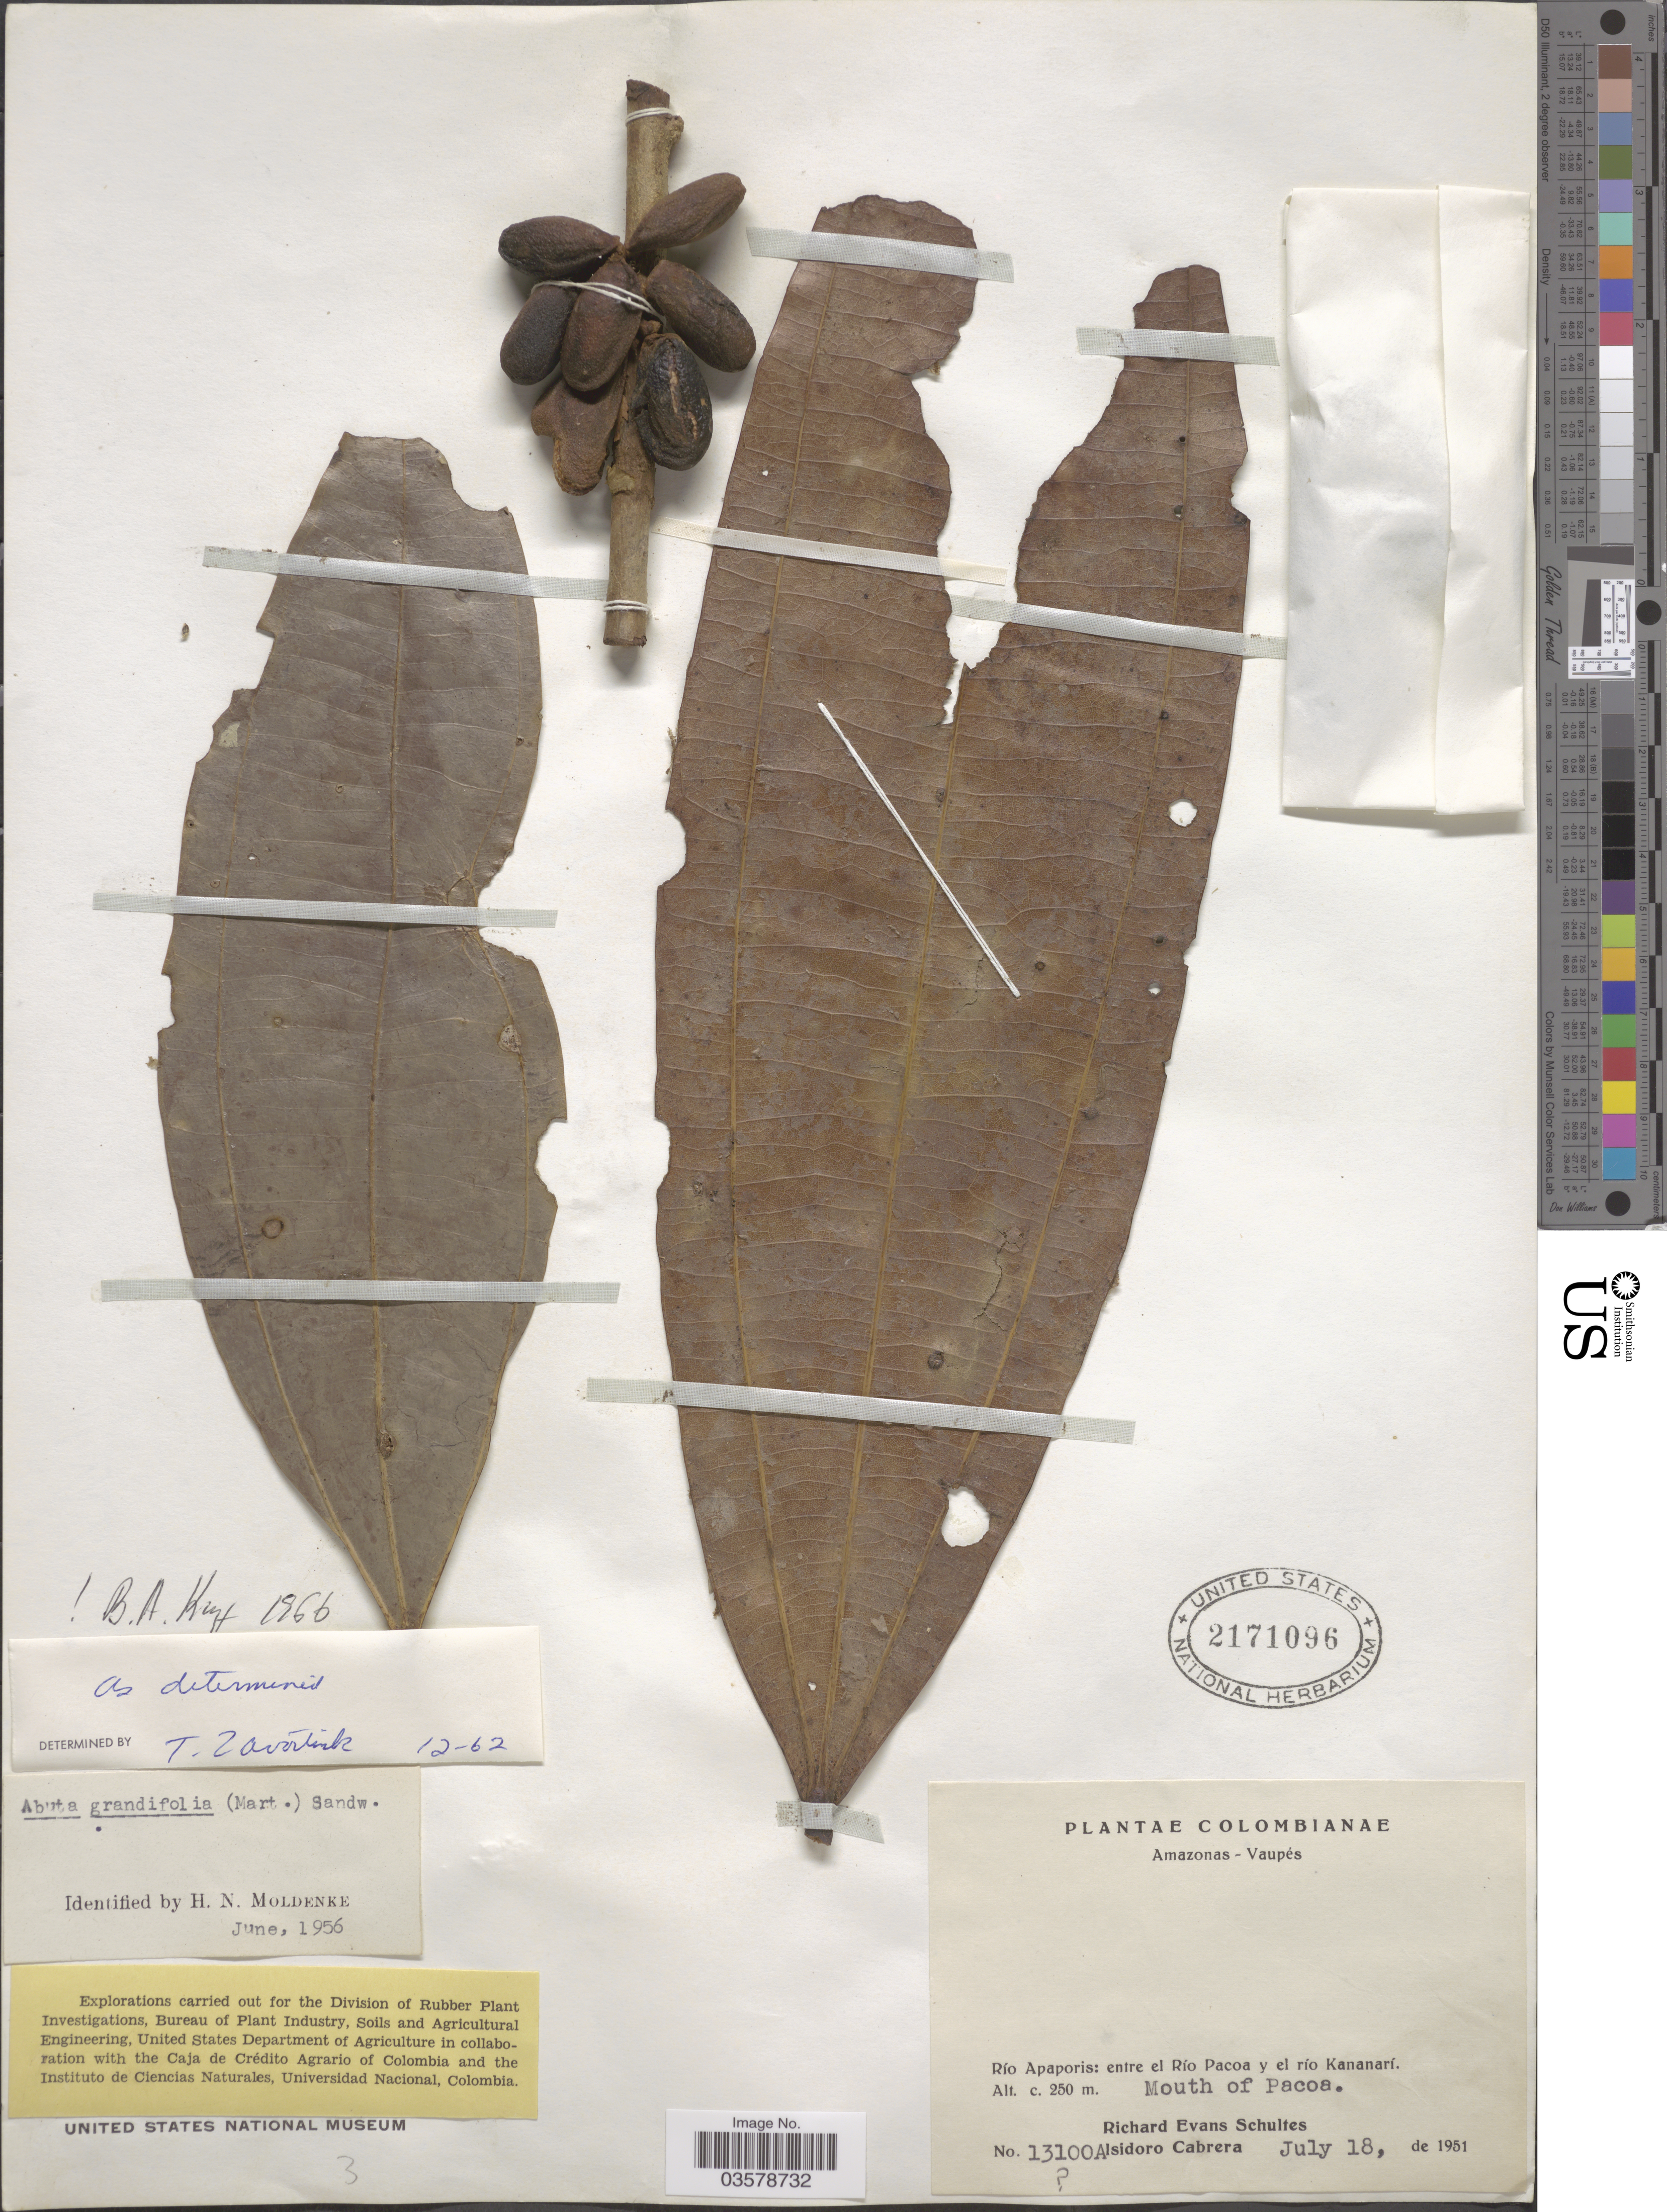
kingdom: Plantae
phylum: Tracheophyta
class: Magnoliopsida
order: Ranunculales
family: Menispermaceae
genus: Abuta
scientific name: Abuta grandifolia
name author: (Mart.) Sandwith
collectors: R. E. Schultes & I. Cabrera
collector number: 13100A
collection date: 1951-07-18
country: Colombia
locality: Amazonas-Vaupés. Río Apaporis: entre el Río Pacoa y el río Kananarí. Mouth of Pacoa.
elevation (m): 250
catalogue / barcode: US 2171096